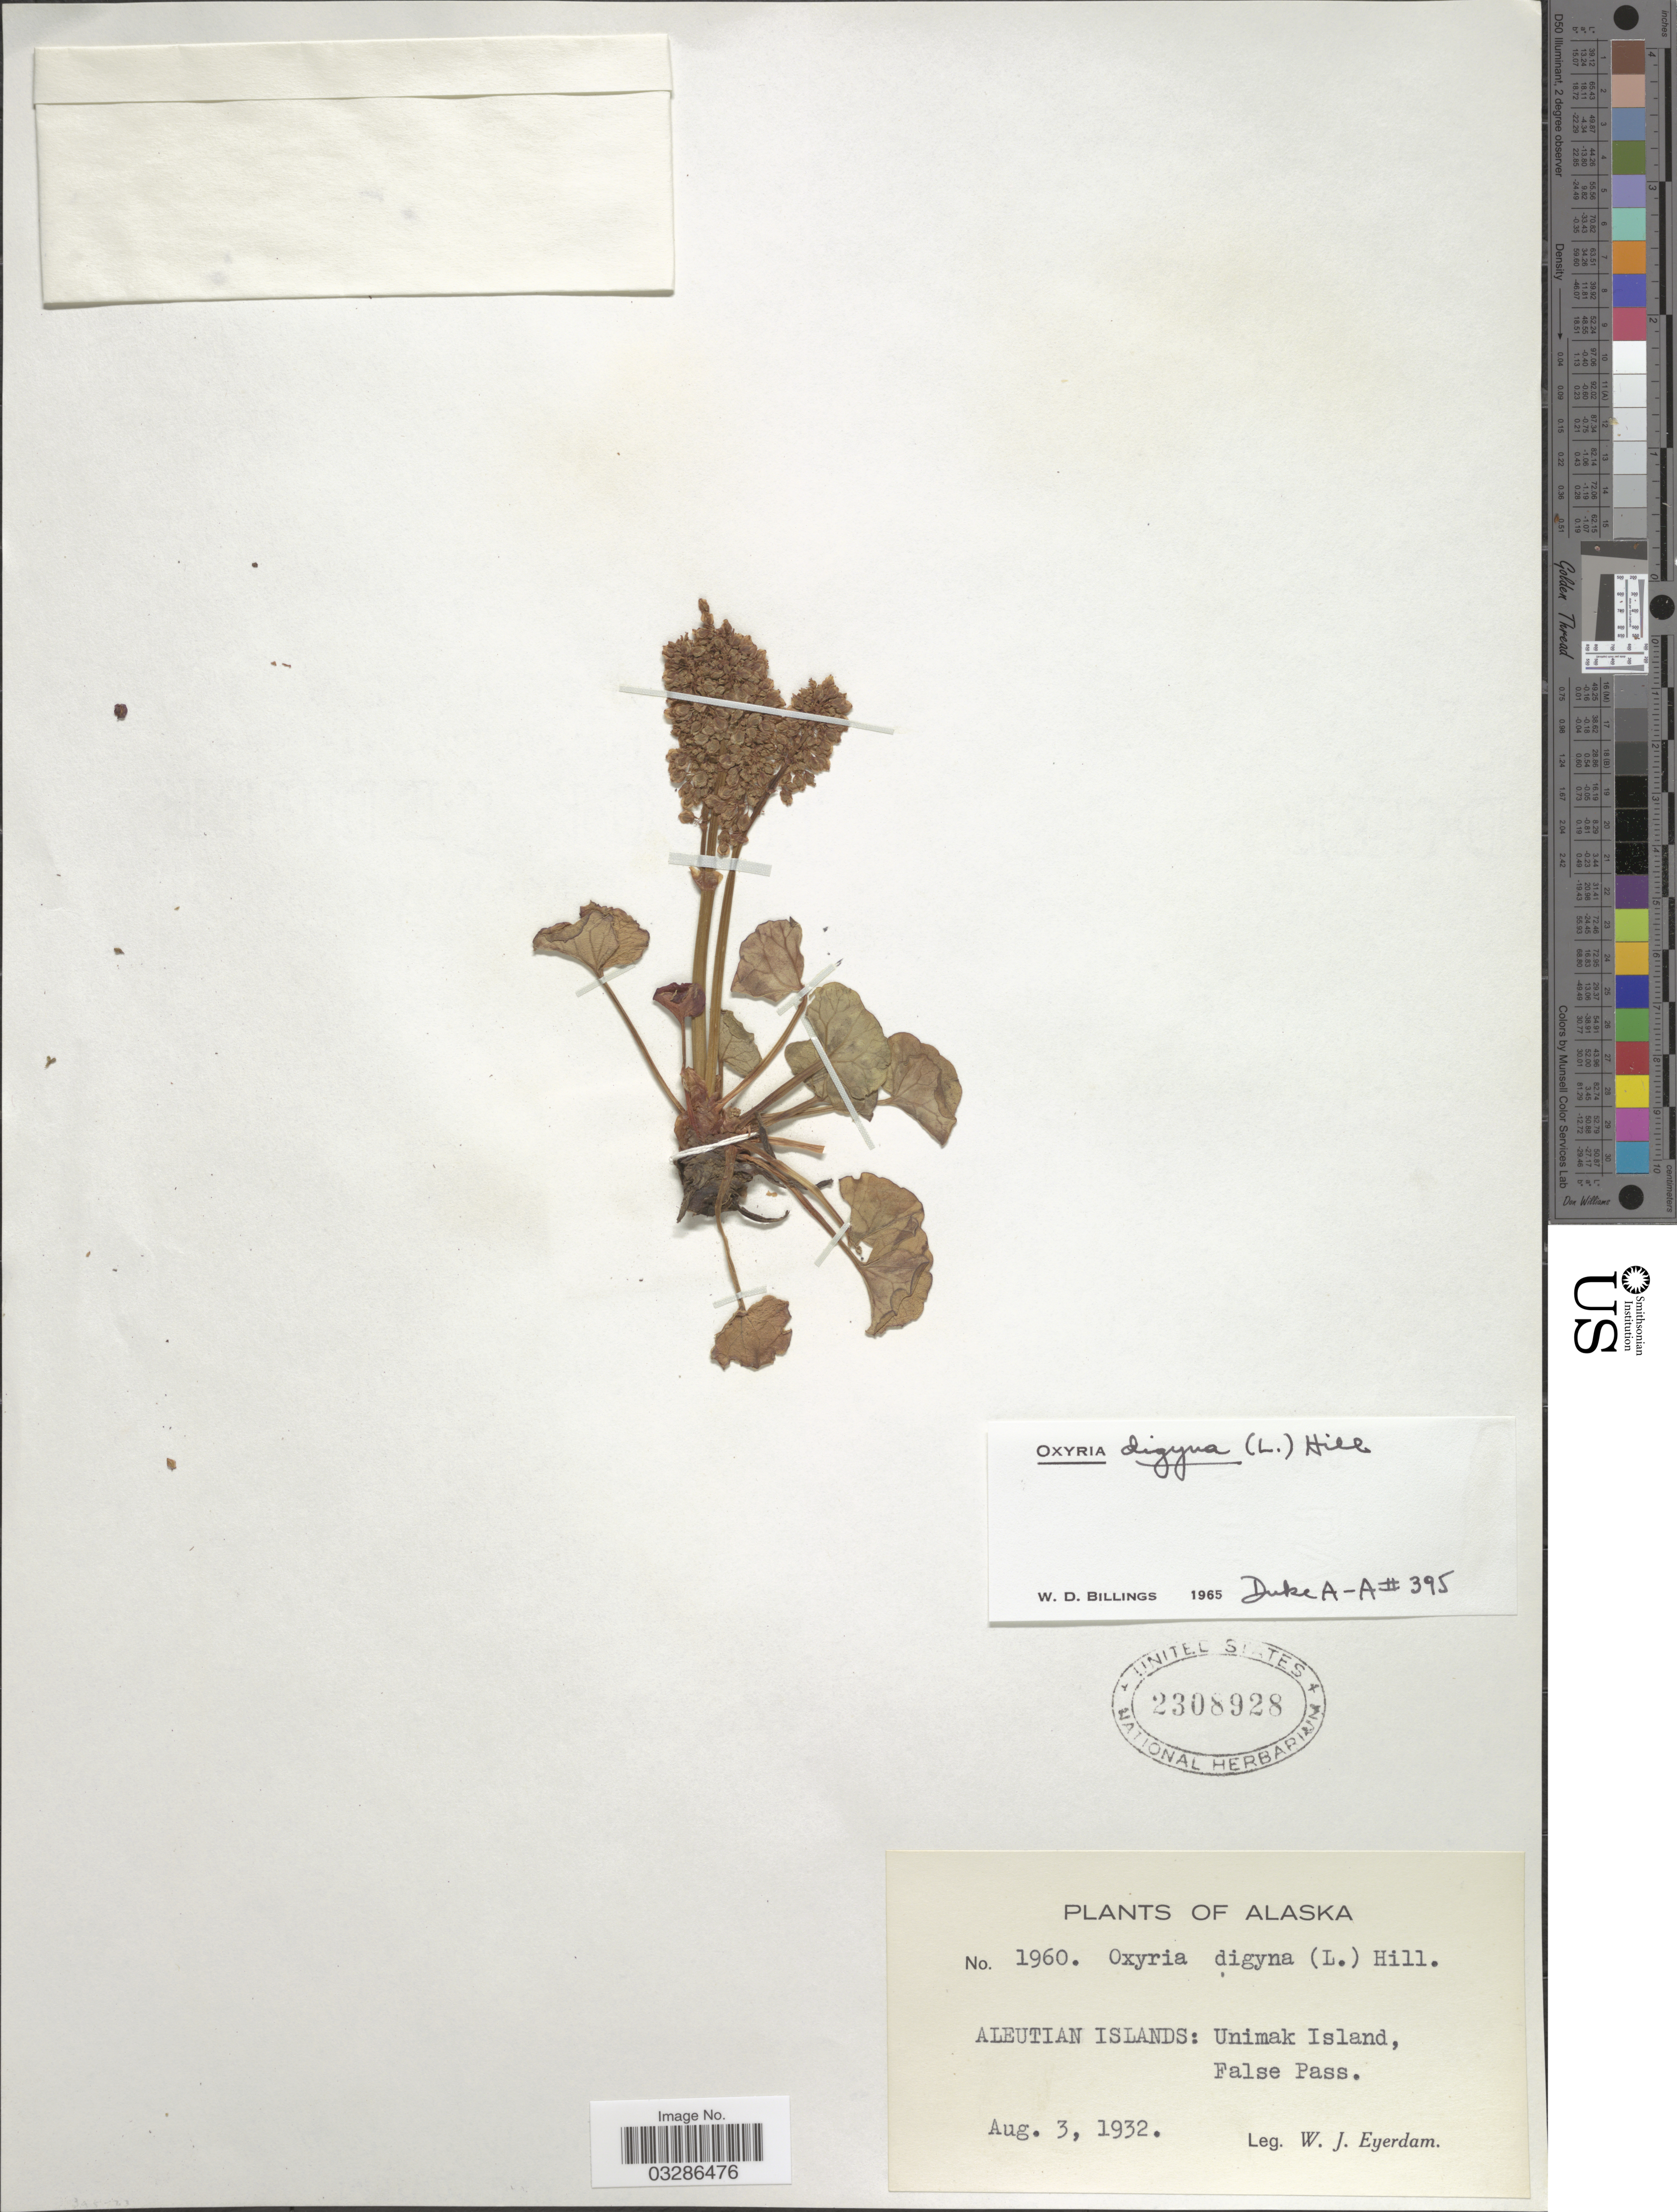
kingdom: Plantae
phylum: Tracheophyta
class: Magnoliopsida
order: Caryophyllales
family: Polygonaceae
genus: Oxyria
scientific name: Oxyria digyna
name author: (L.) Hill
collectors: W. J. Eyerdam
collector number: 1960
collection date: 1932-08-03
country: United States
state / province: Alaska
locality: Aleutian Islands: Unimak Island, False Pass.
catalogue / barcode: US 2308928